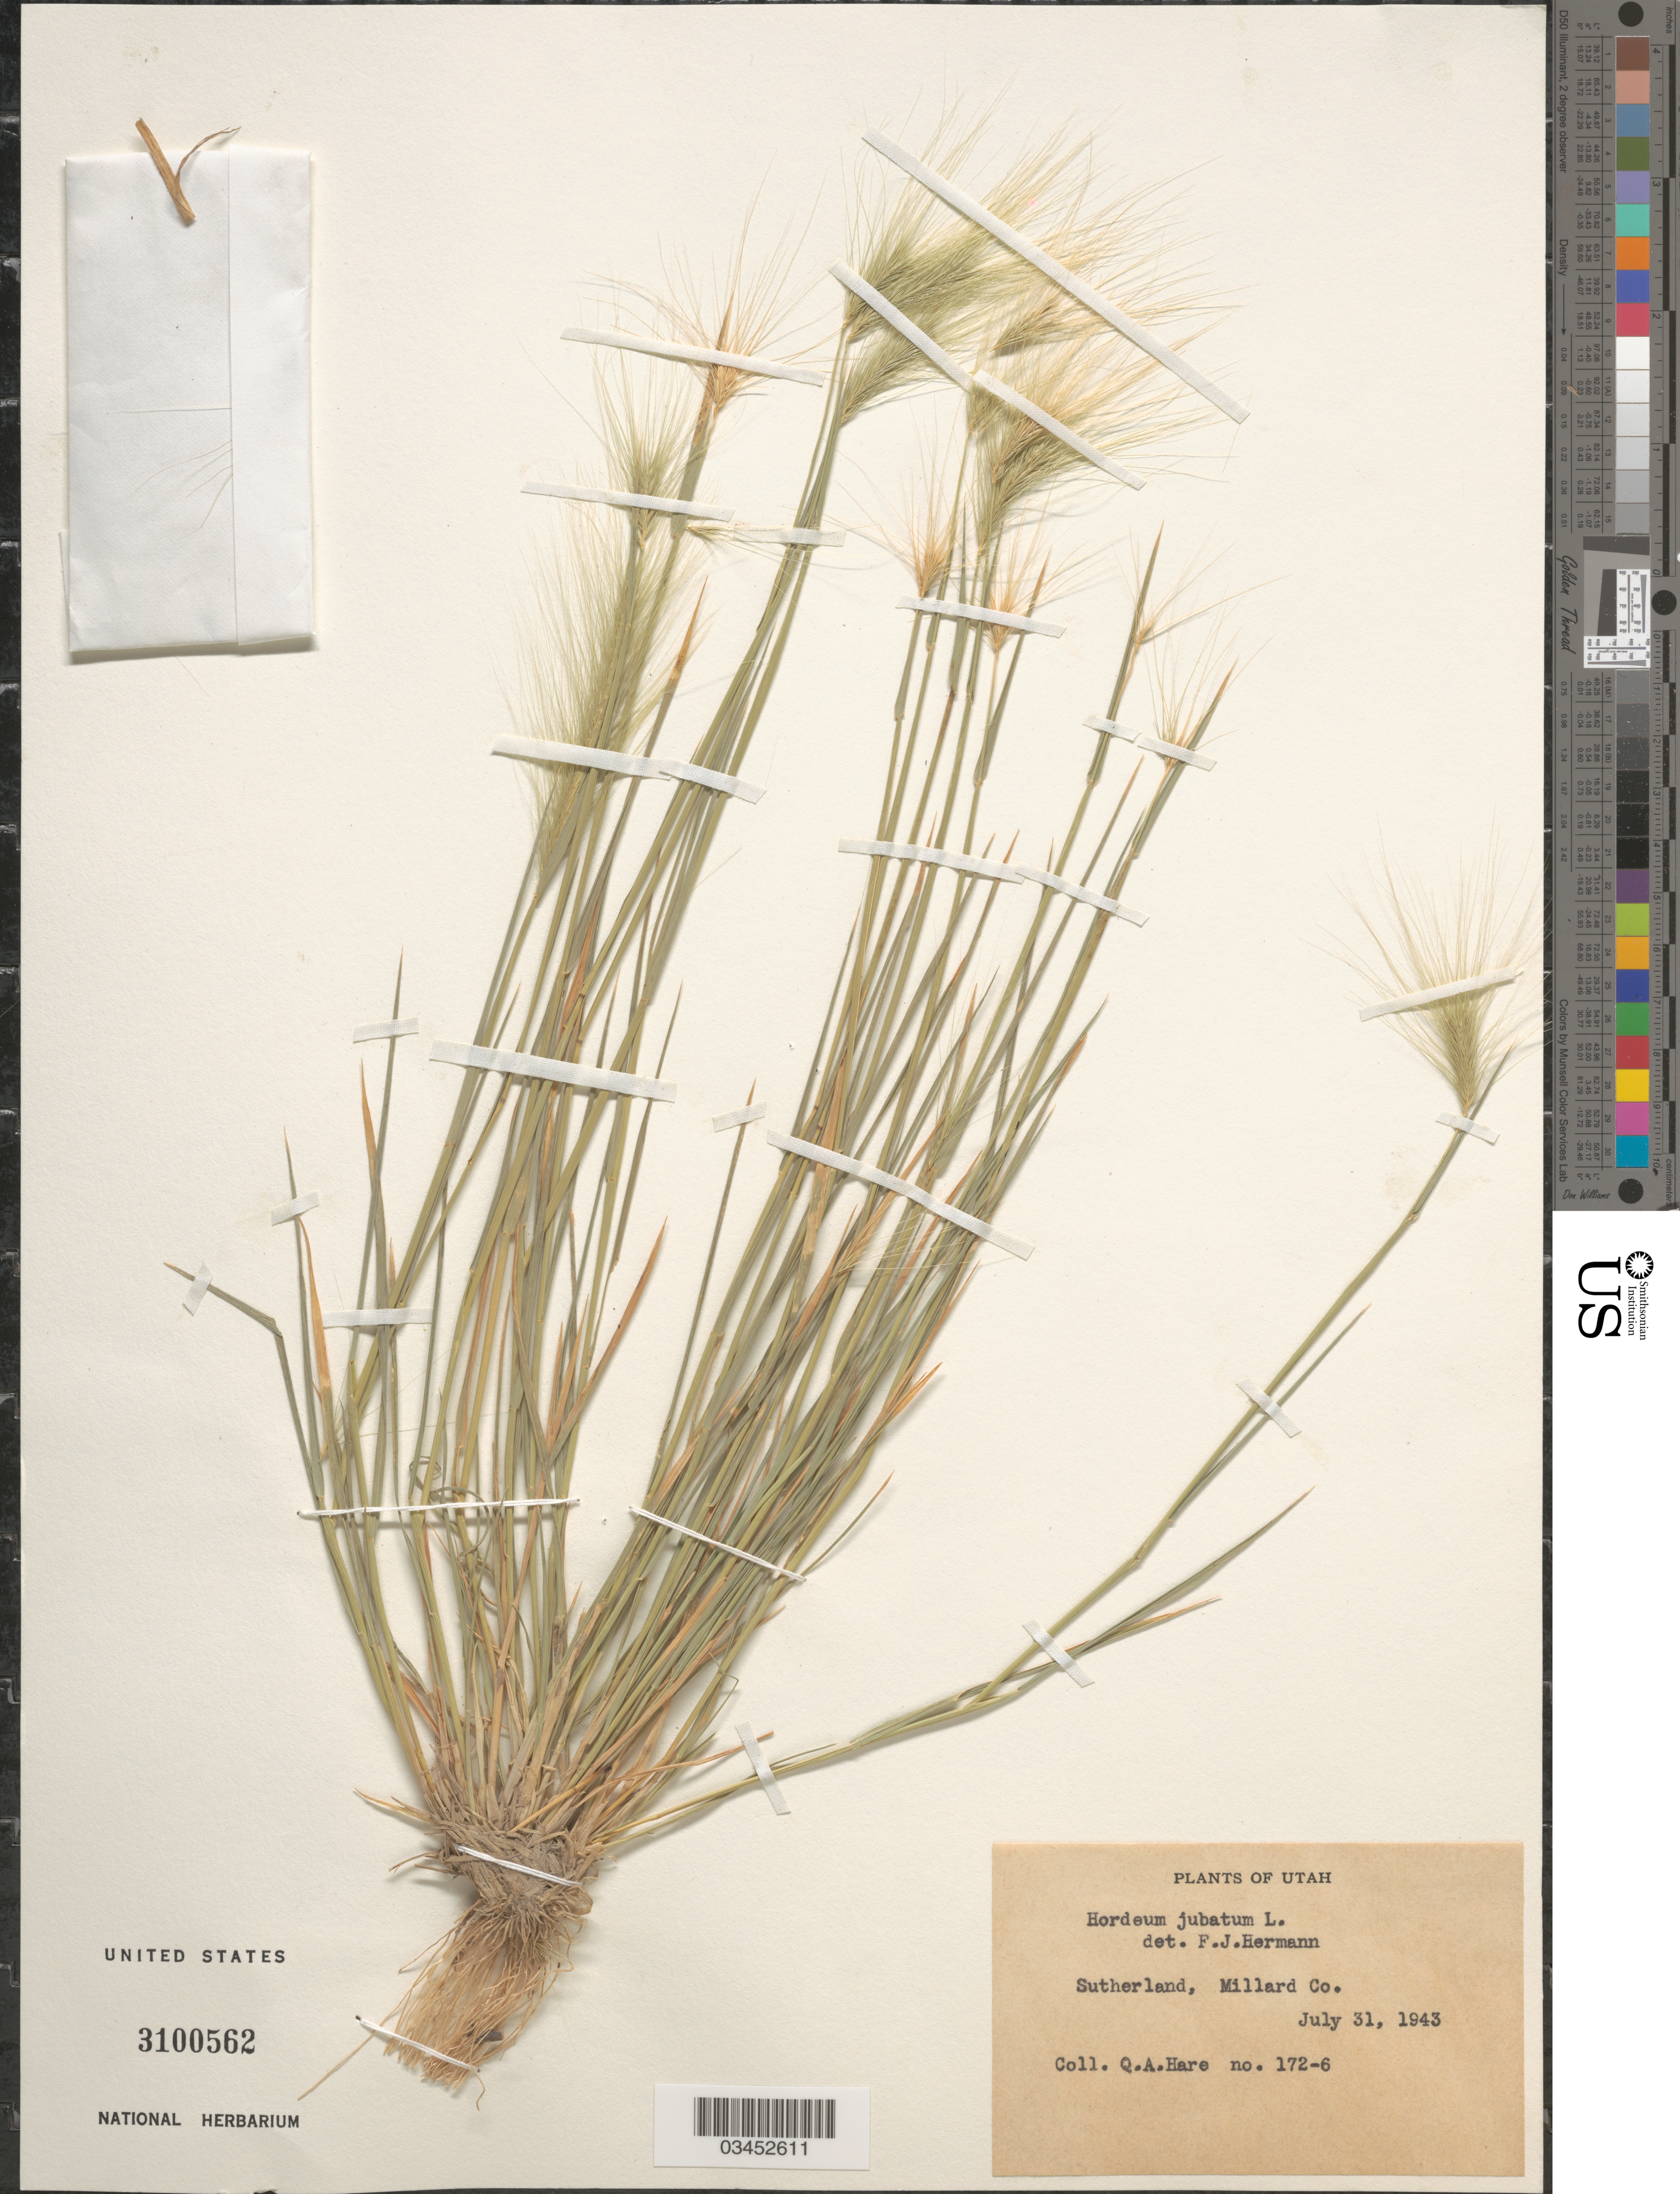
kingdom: Plantae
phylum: Tracheophyta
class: Liliopsida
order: Poales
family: Poaceae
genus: Hordeum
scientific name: Hordeum jubatum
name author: L.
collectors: Q. Hare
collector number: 172-6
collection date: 1943-07-31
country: United States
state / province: Utah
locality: Sutherland, Millard Co.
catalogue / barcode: US 3100562